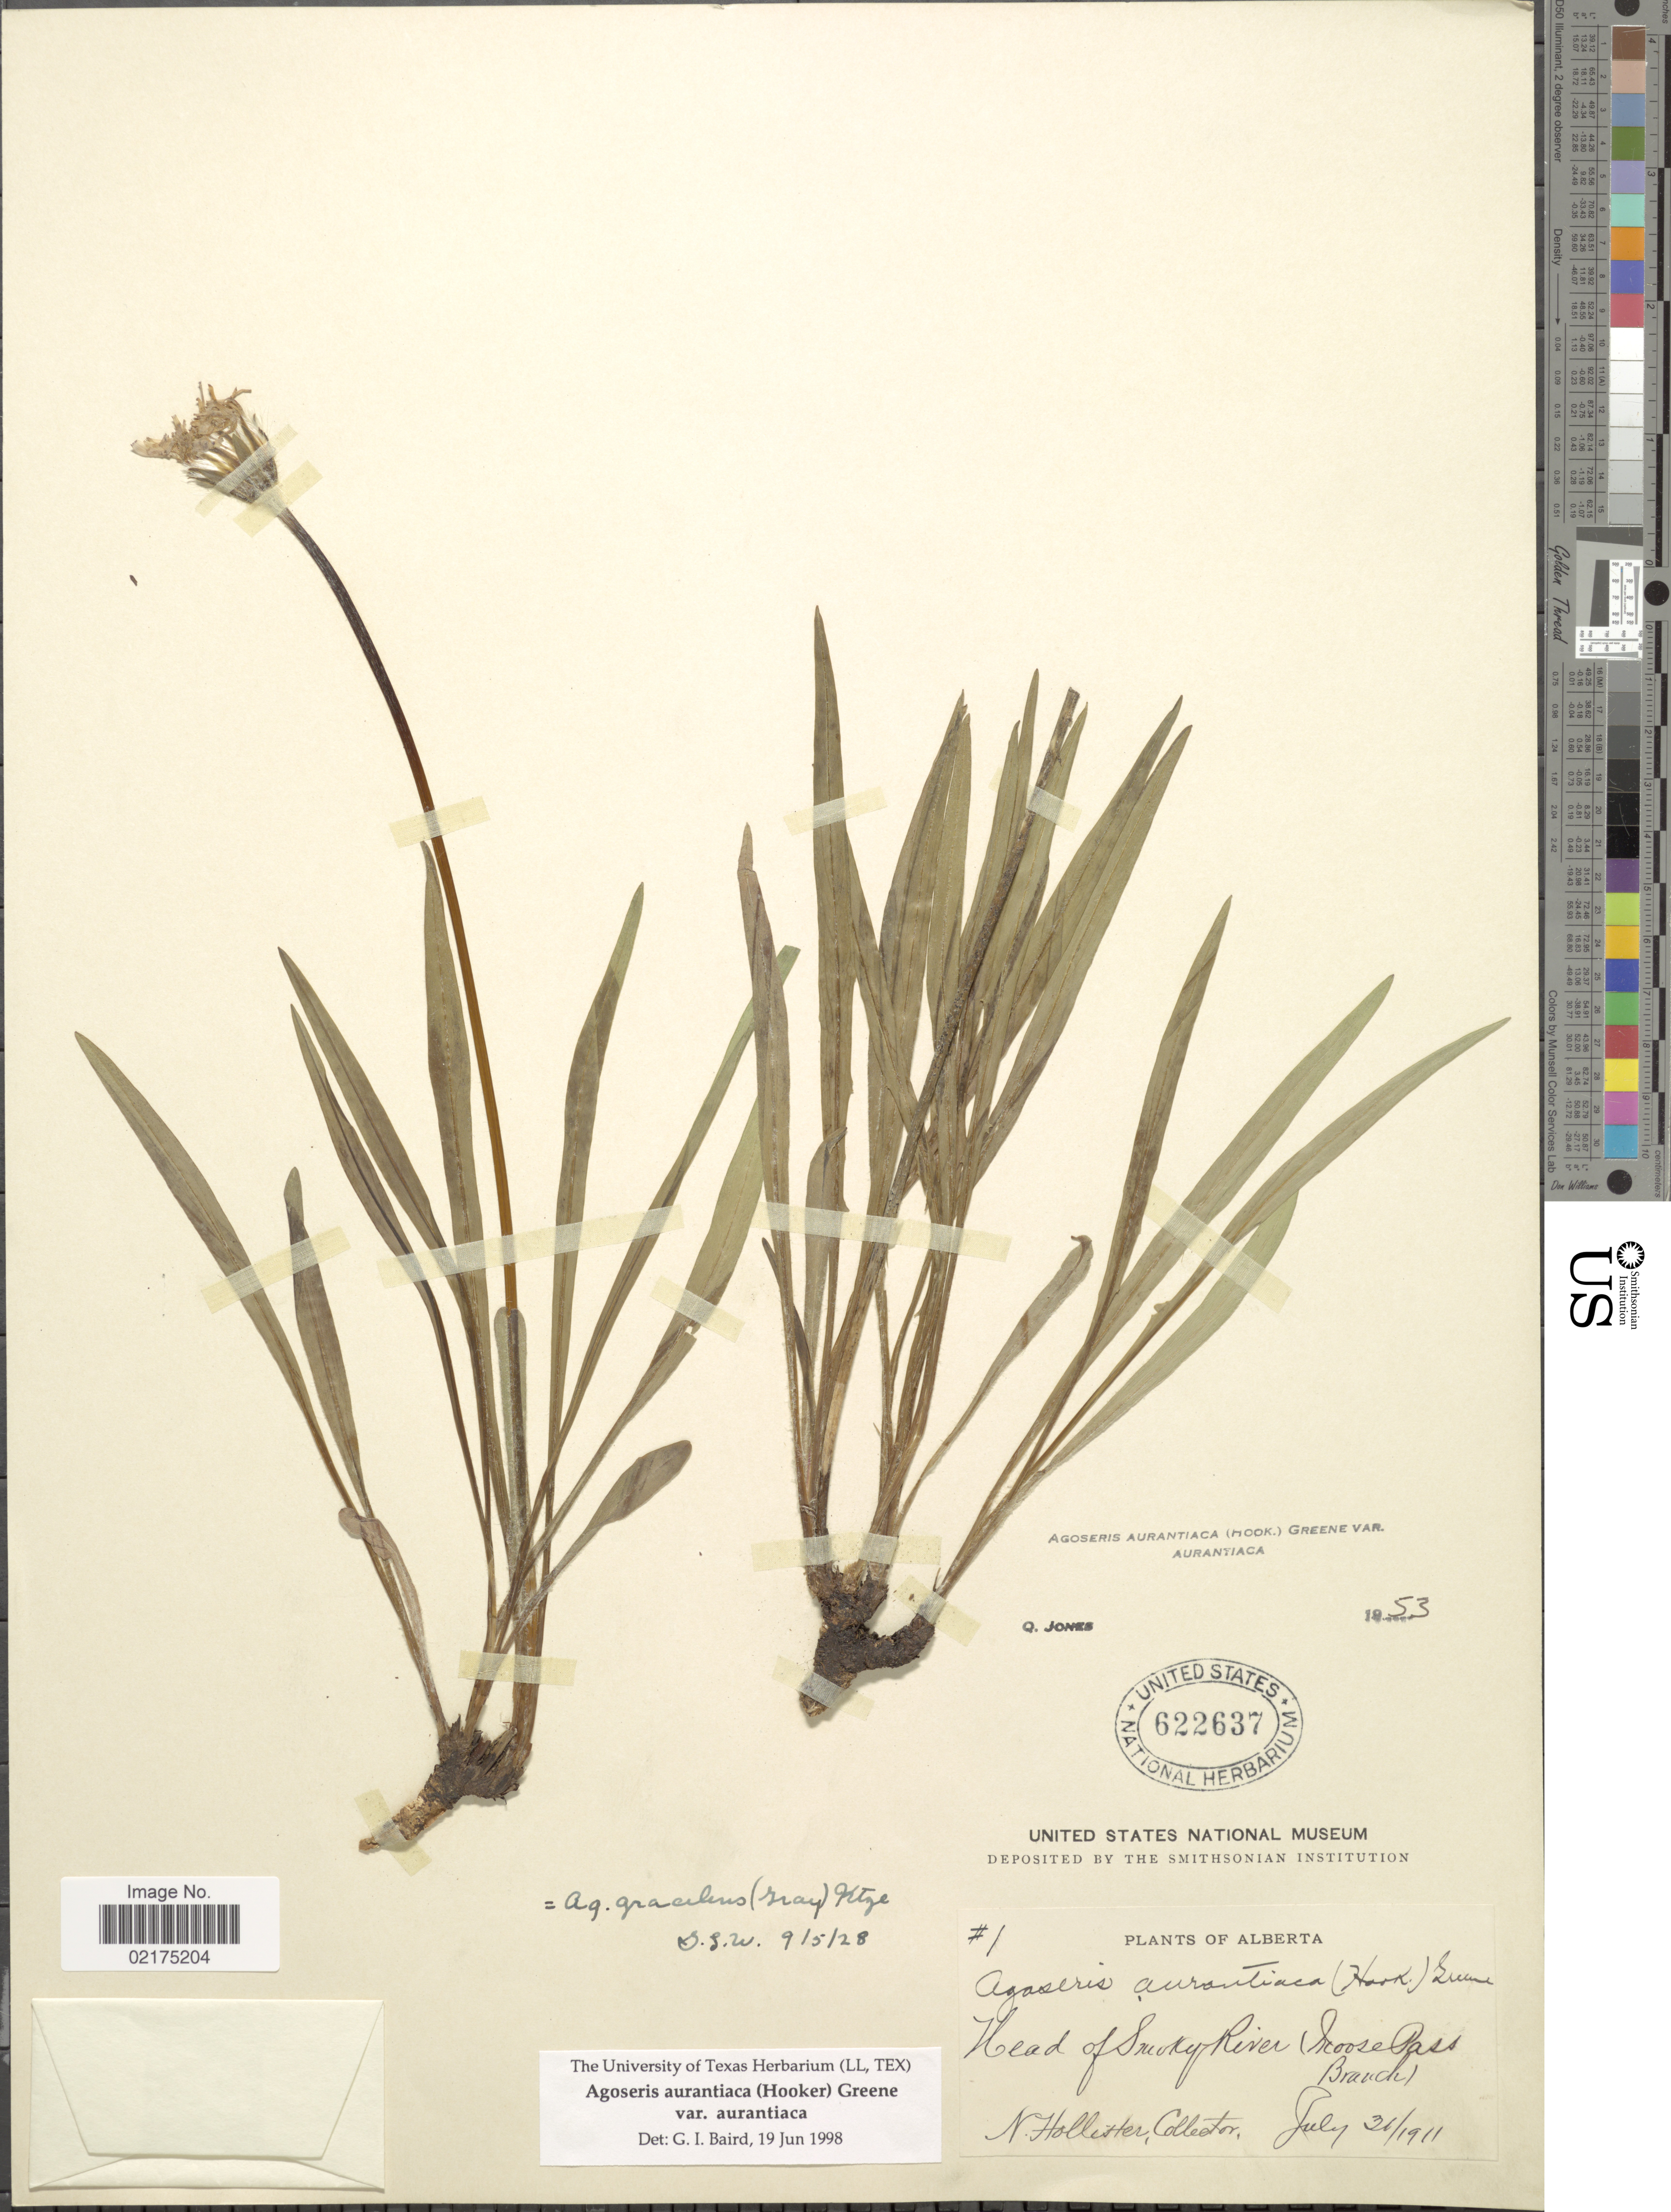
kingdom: Plantae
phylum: Tracheophyta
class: Magnoliopsida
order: Asterales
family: Asteraceae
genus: Agoseris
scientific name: Agoseris aurantiaca var. aurantiaca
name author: (Hook.) Greene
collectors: N. Hollister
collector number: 1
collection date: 1911-07-31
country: Canada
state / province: Alberta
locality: Head of Smoky River, Moose Pass Branch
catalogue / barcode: US 622637